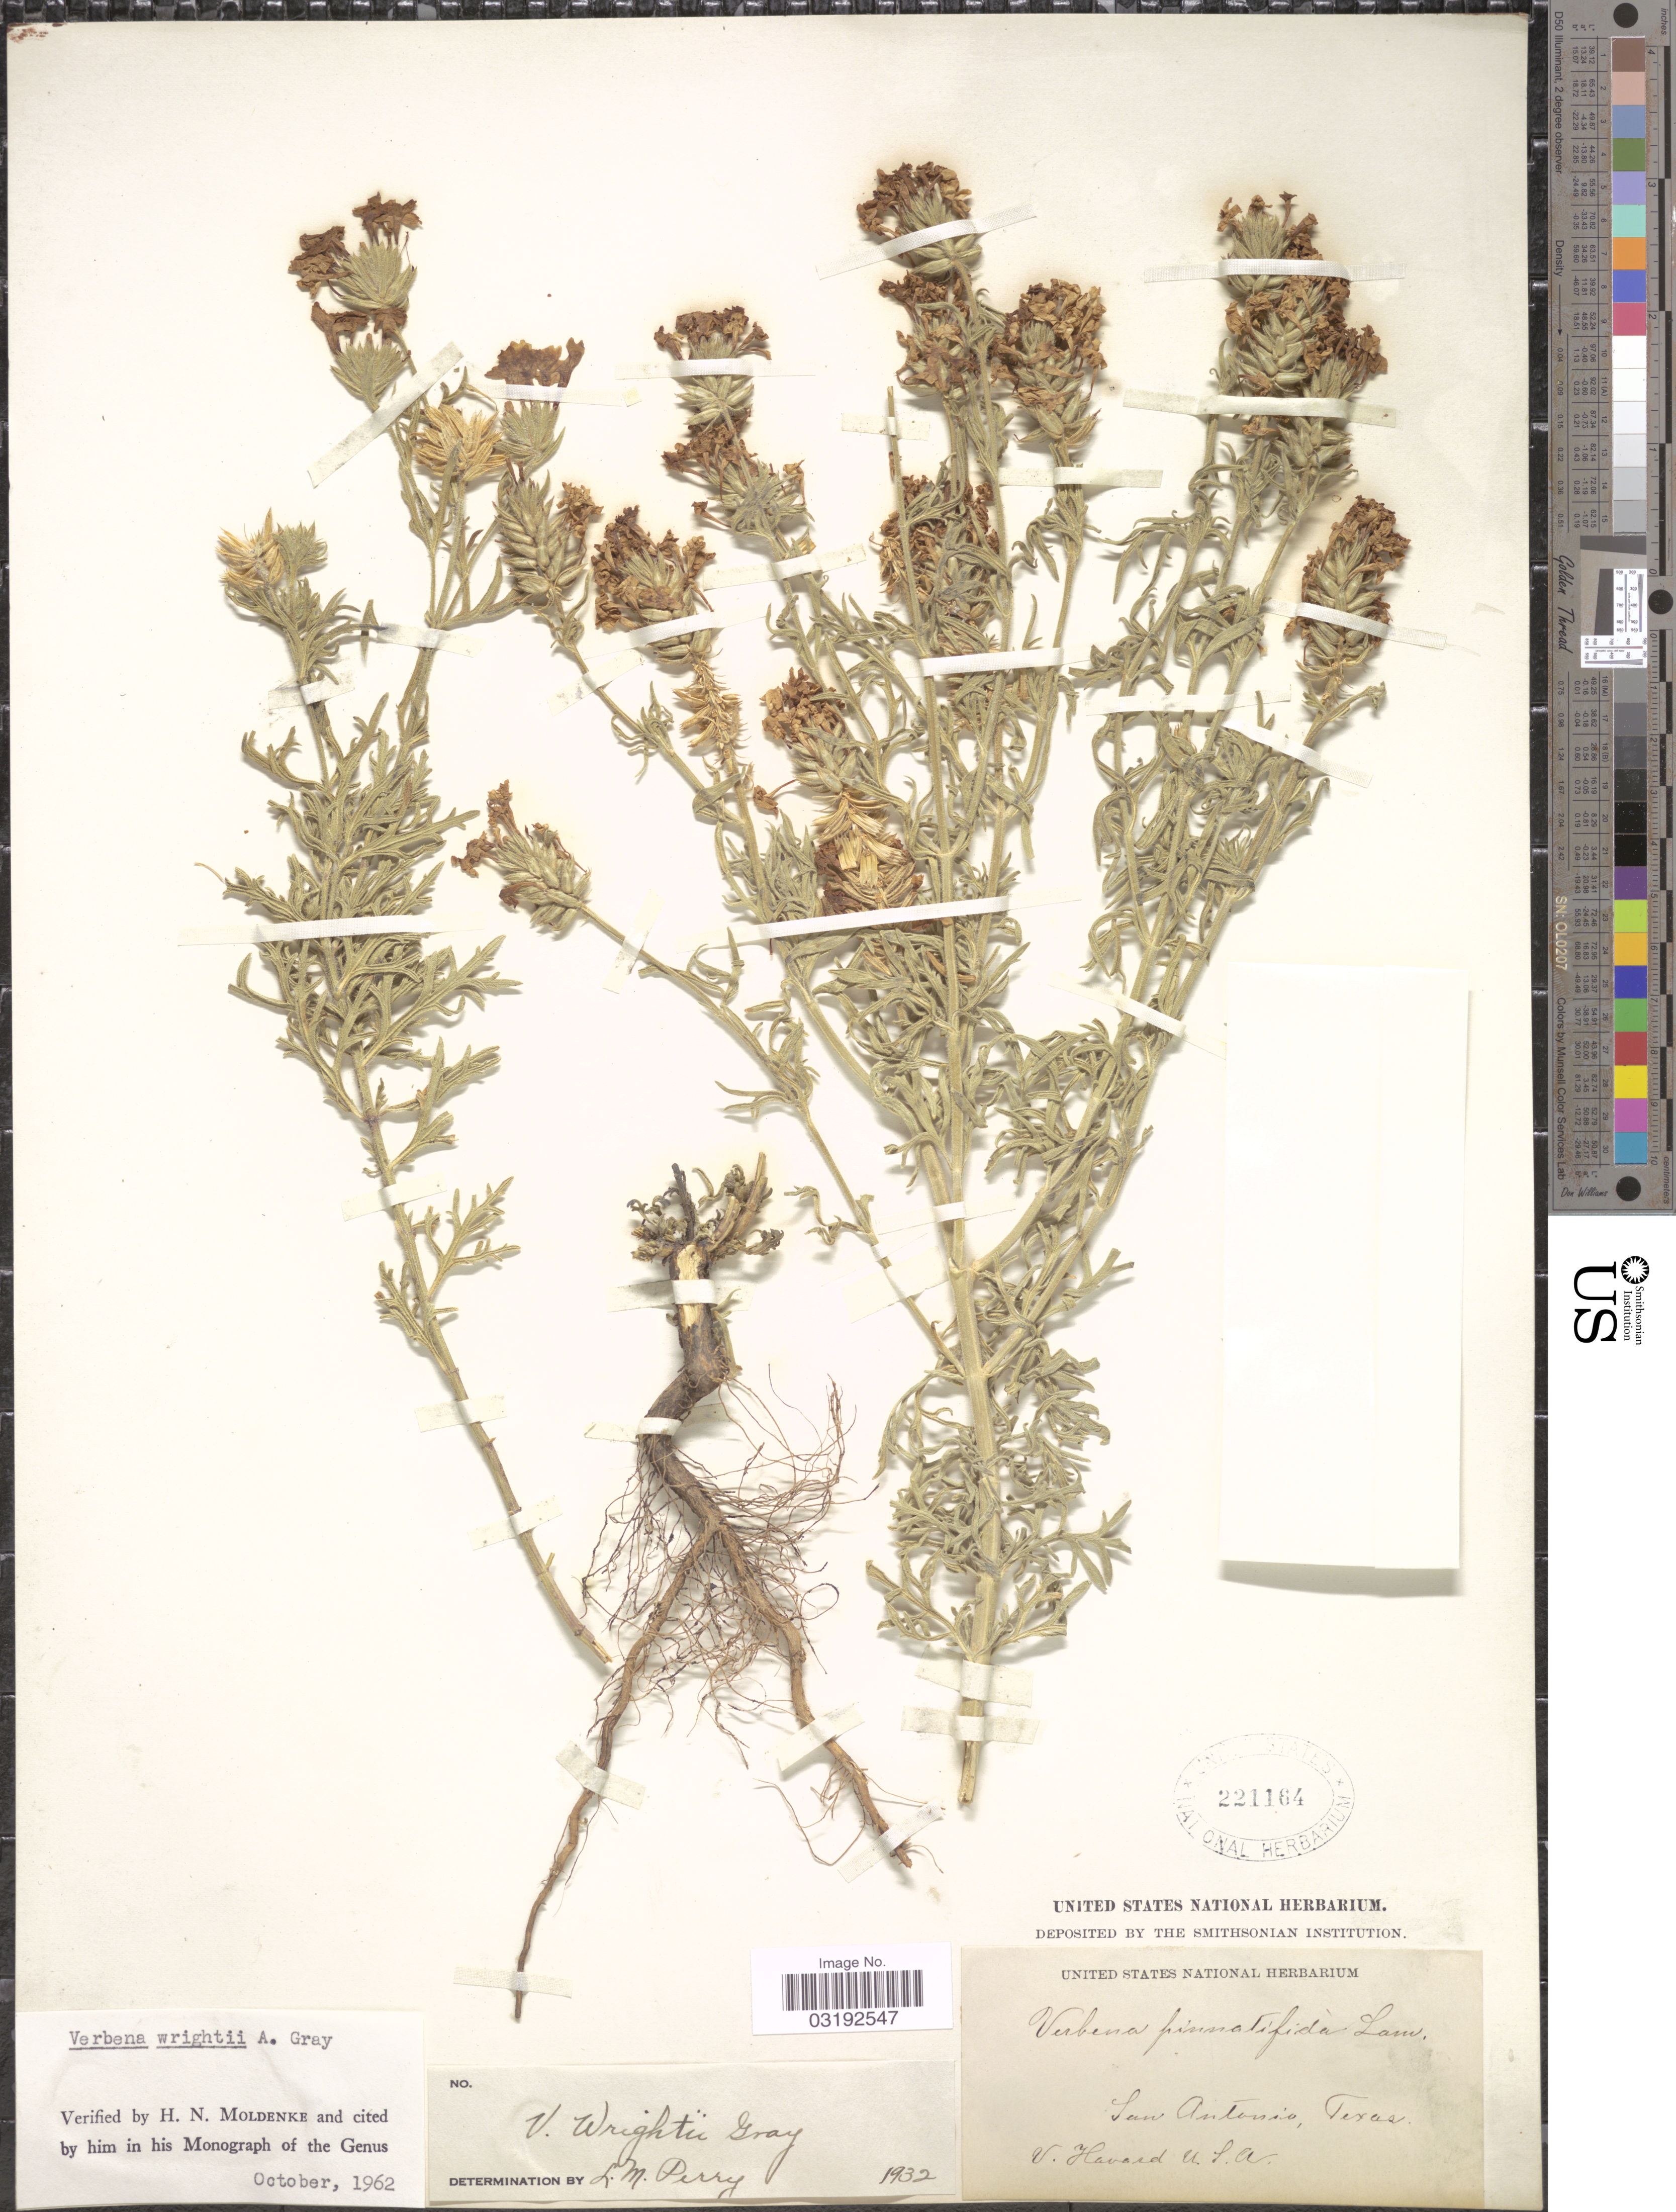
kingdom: Plantae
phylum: Tracheophyta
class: Magnoliopsida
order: Lamiales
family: Verbenaceae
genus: Verbena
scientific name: Verbena wrightii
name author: A. Gray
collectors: V. Havard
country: United States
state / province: Texas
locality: San Antonio.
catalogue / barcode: US 221164